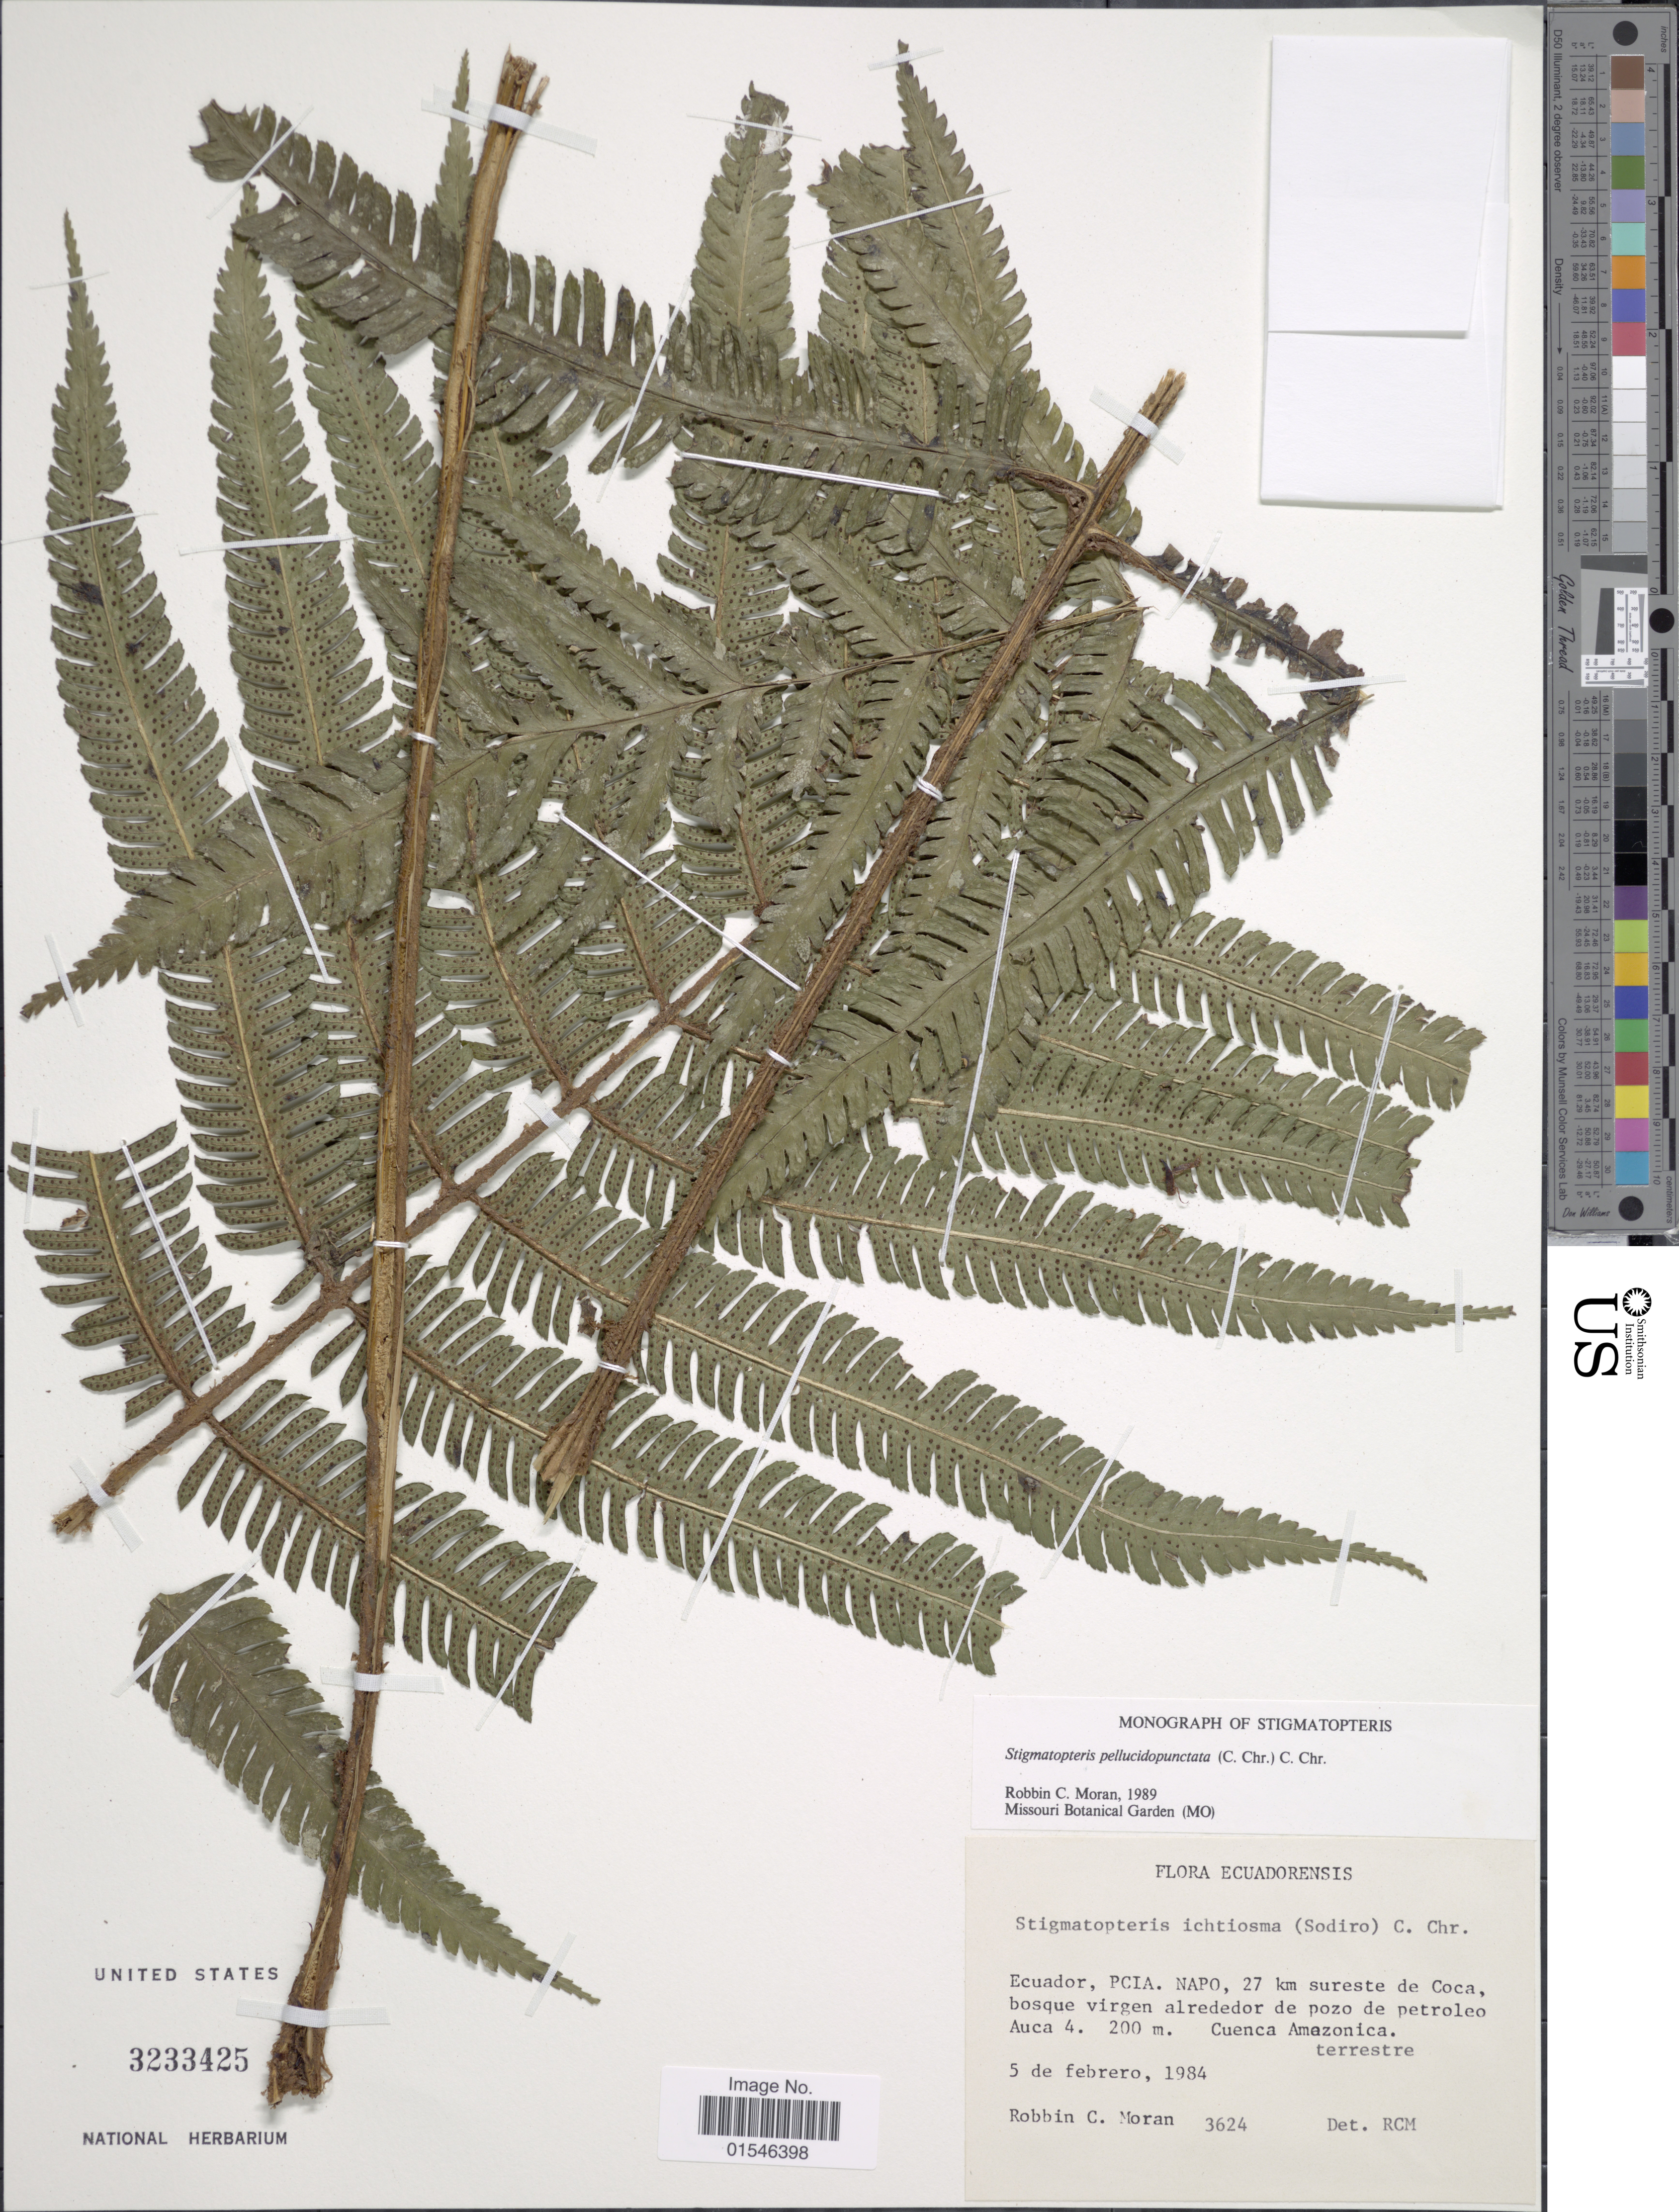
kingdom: Plantae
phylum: Tracheophyta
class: Polypodiopsida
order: Polypodiales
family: Dryopteridaceae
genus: Stigmatopteris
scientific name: Stigmatopteris pellucidopunctata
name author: (C. Chr.) C. Chr.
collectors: R. C. Moran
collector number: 3624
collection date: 1984-02-05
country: Ecuador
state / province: Napo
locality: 27 km sureste de Coca, bosque virgen alrededor de pozo de petroleo Auca 4. Cuenca Amazonica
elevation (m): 200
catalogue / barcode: US 3233425